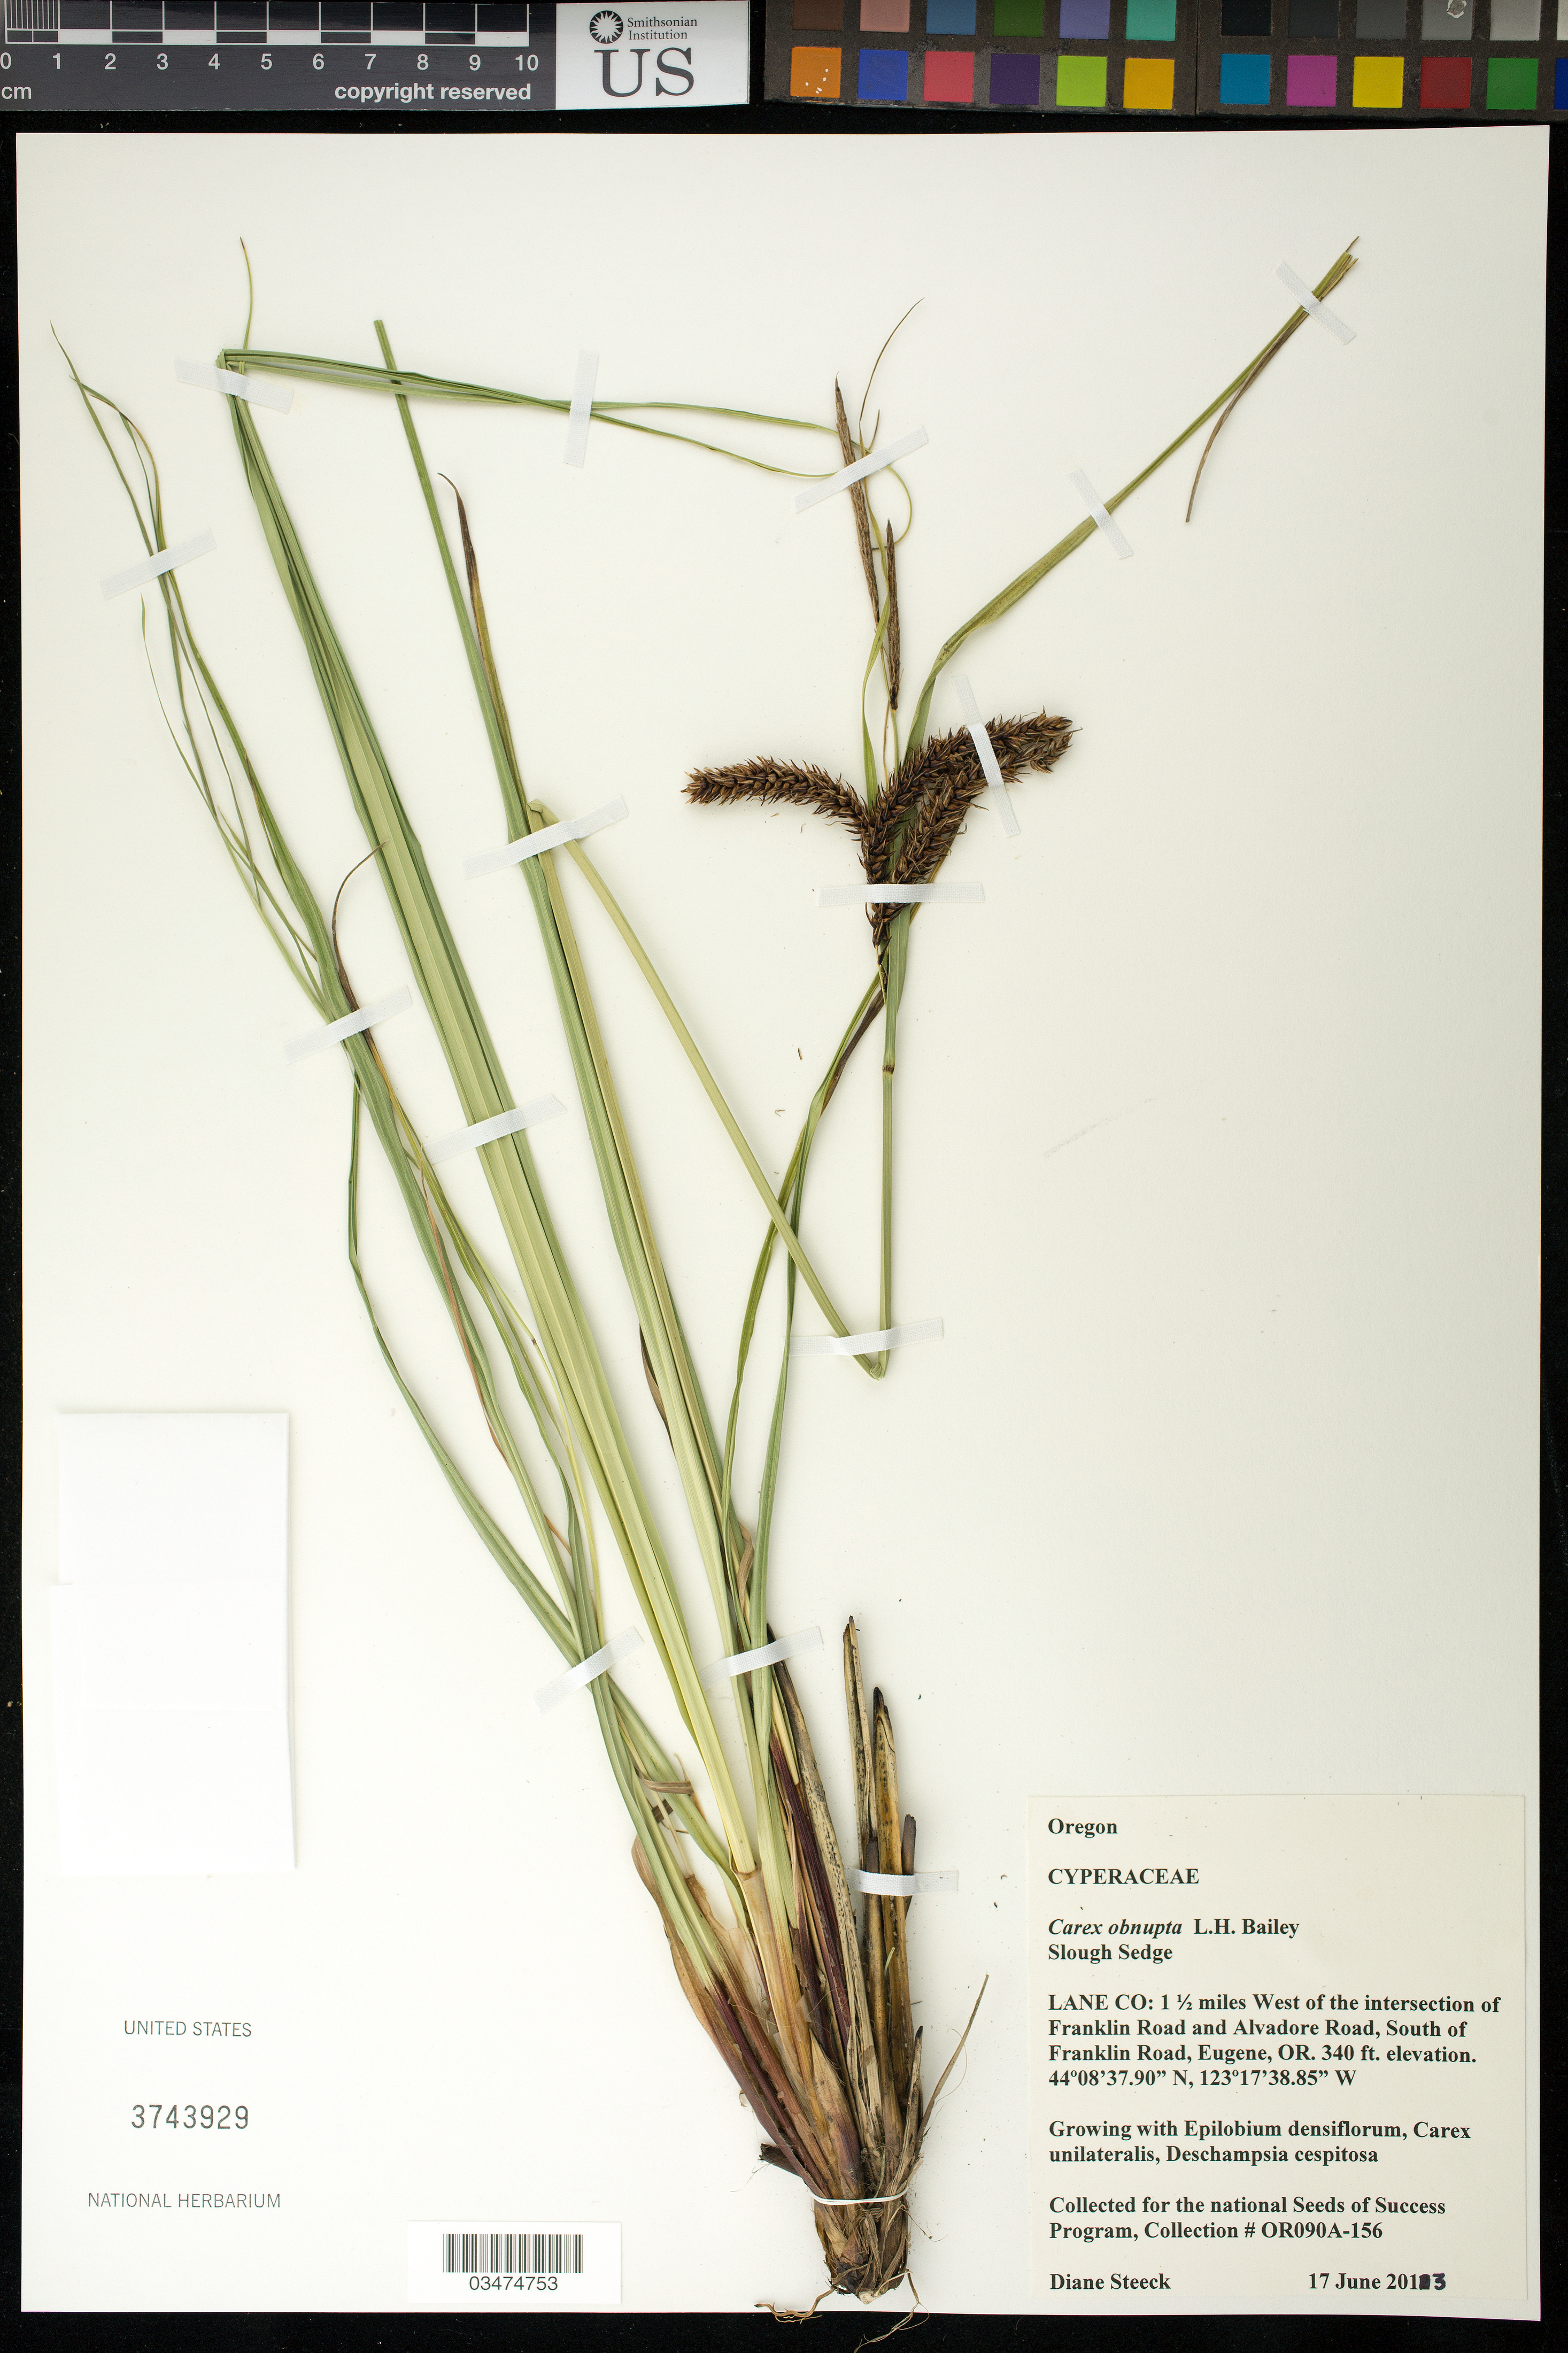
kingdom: Plantae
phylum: Tracheophyta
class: Liliopsida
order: Poales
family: Cyperaceae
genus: Carex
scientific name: Carex obnupta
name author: L.H. Bailey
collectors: D. Steeck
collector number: OR090A-156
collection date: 2013-06-17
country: United States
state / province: Oregon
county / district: Lane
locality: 1.5 mi. W of the intersection og Franklin Rd and Alvadore Rd, S of Franklin Rd, Eugene.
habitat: With Carex unilateralis, Deschampsia cespitosa, Epilobium densiflorum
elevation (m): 104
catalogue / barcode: US 3743929